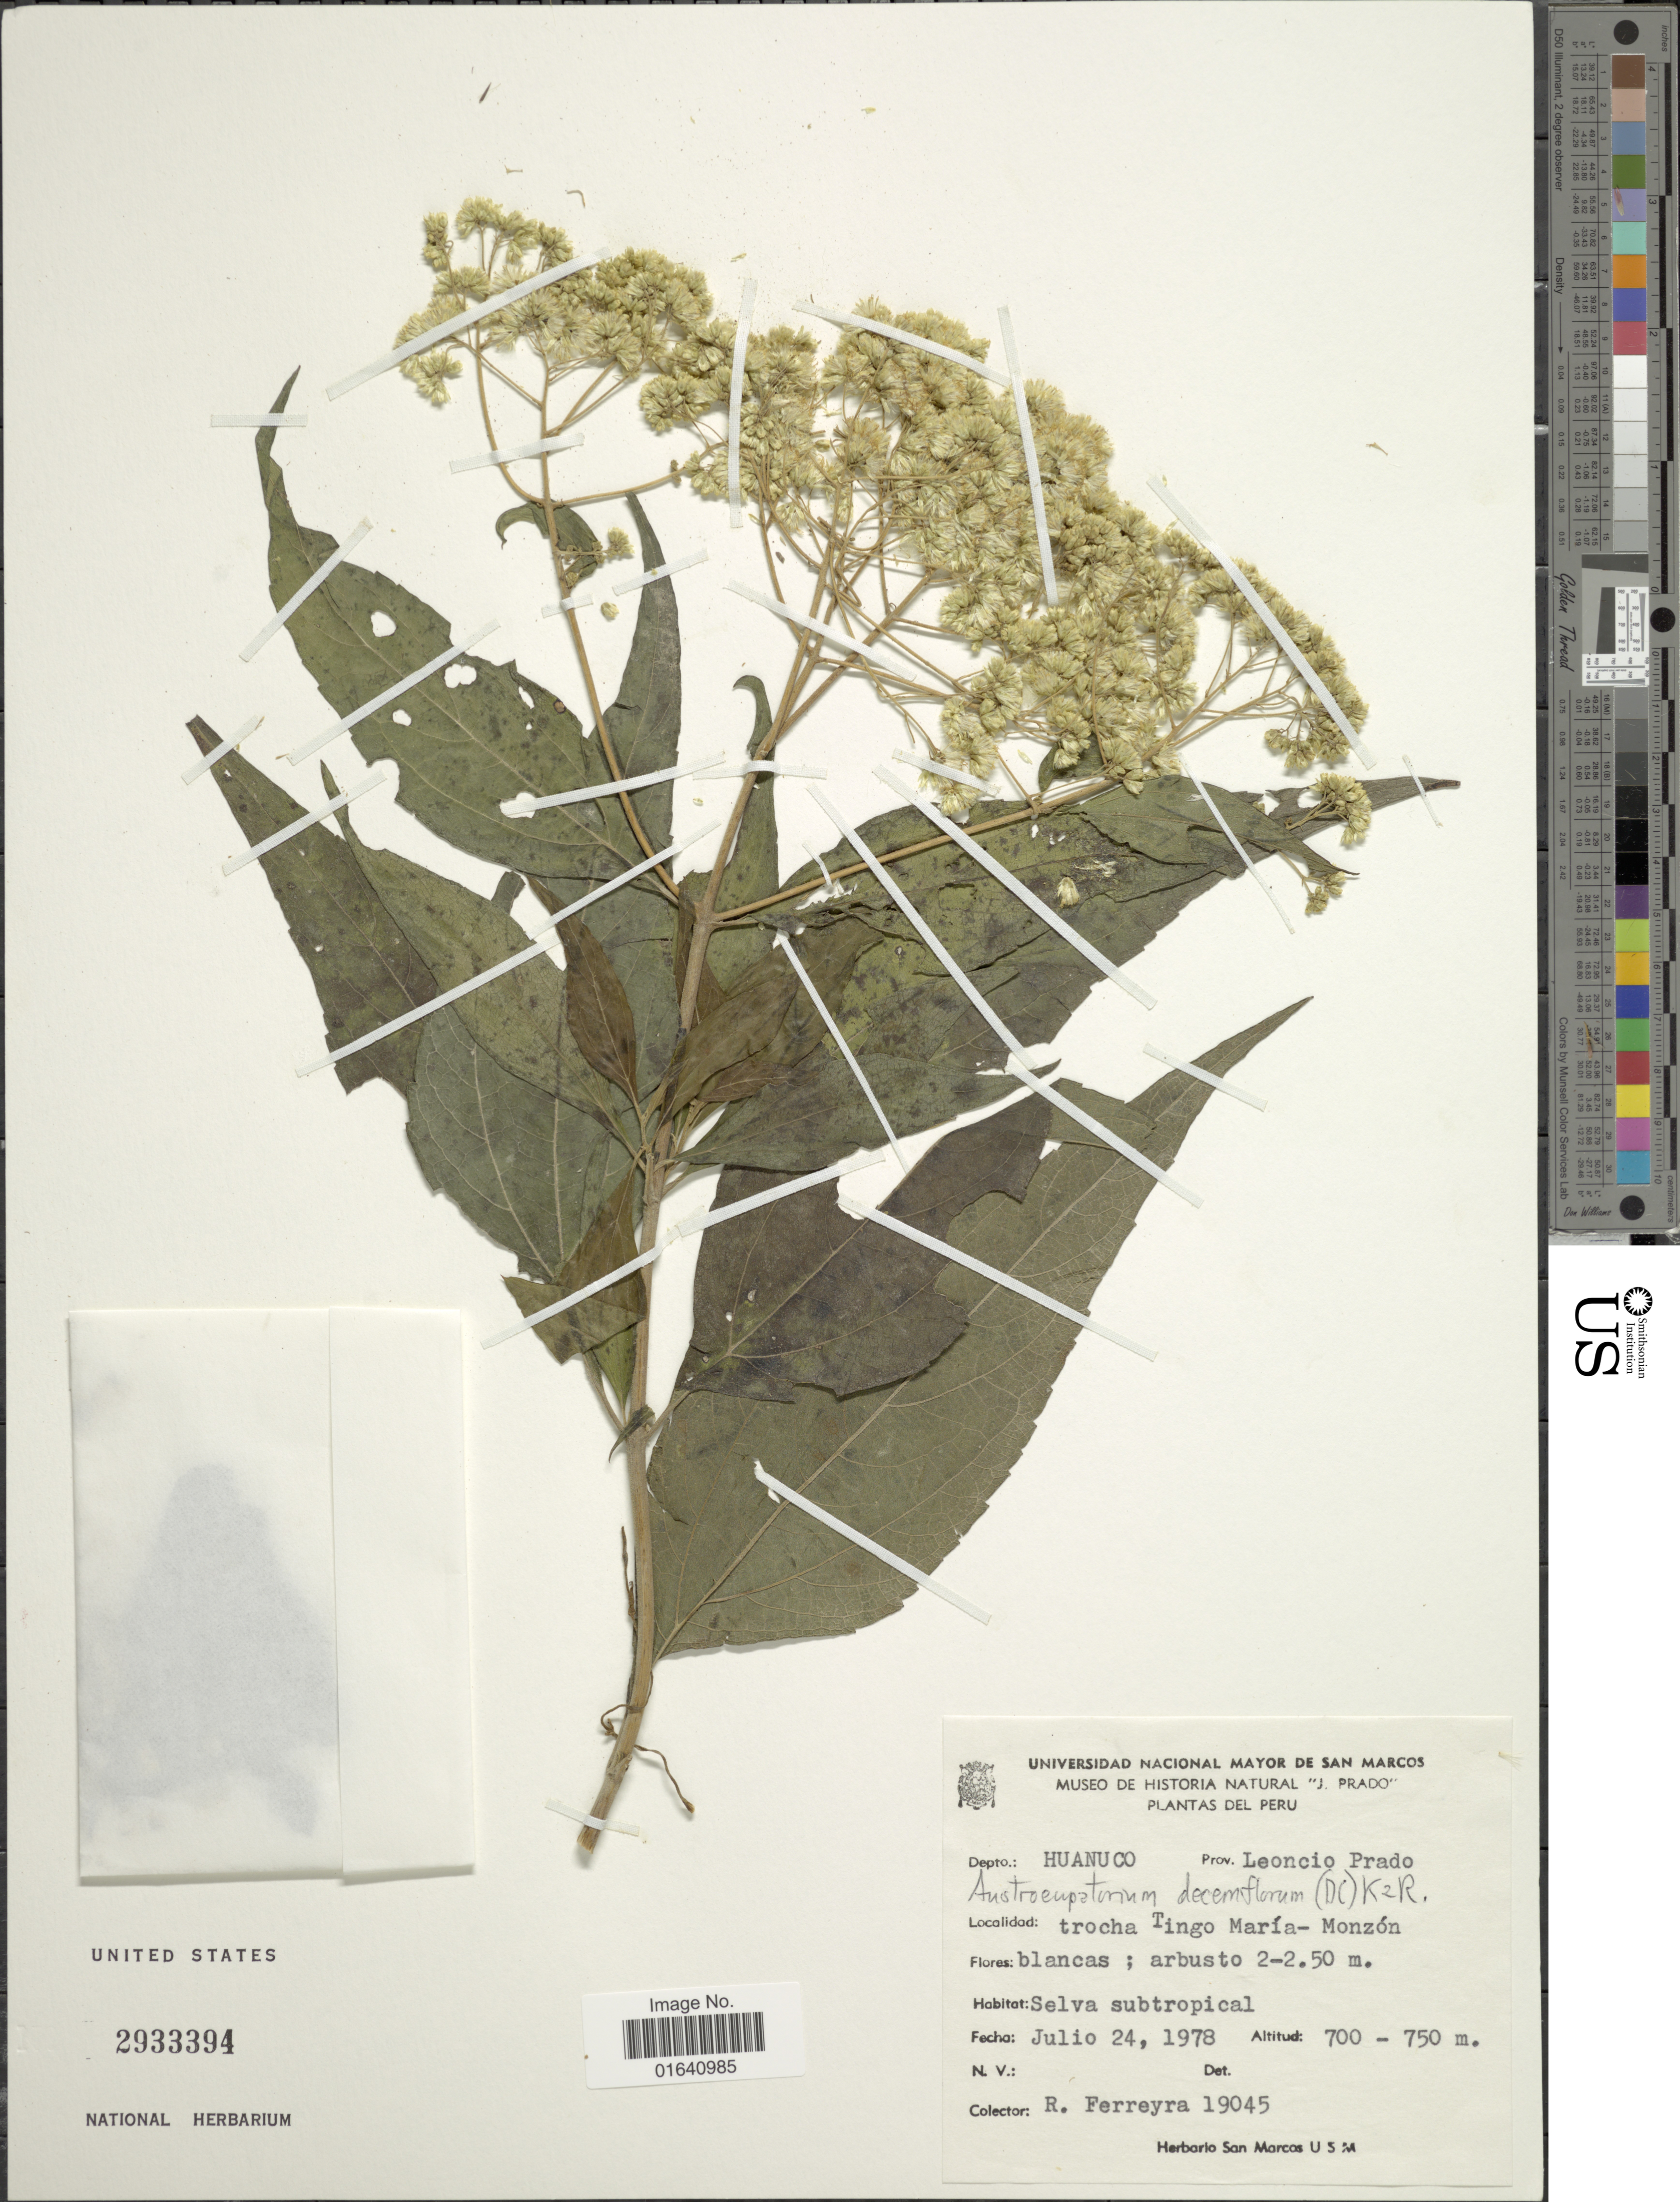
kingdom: Plantae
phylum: Tracheophyta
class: Magnoliopsida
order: Asterales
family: Asteraceae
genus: Austroeupatorium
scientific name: Austroeupatorium decemflorum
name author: (DC.) R.M. King & H. Rob.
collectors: R. A. Ferreyra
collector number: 19045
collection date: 1978-07-24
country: Peru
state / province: Huánuco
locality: Depto: Huanuco, prov. Leonico Prado, trocha Tingo María-Monzón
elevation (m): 700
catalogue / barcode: US 2933394